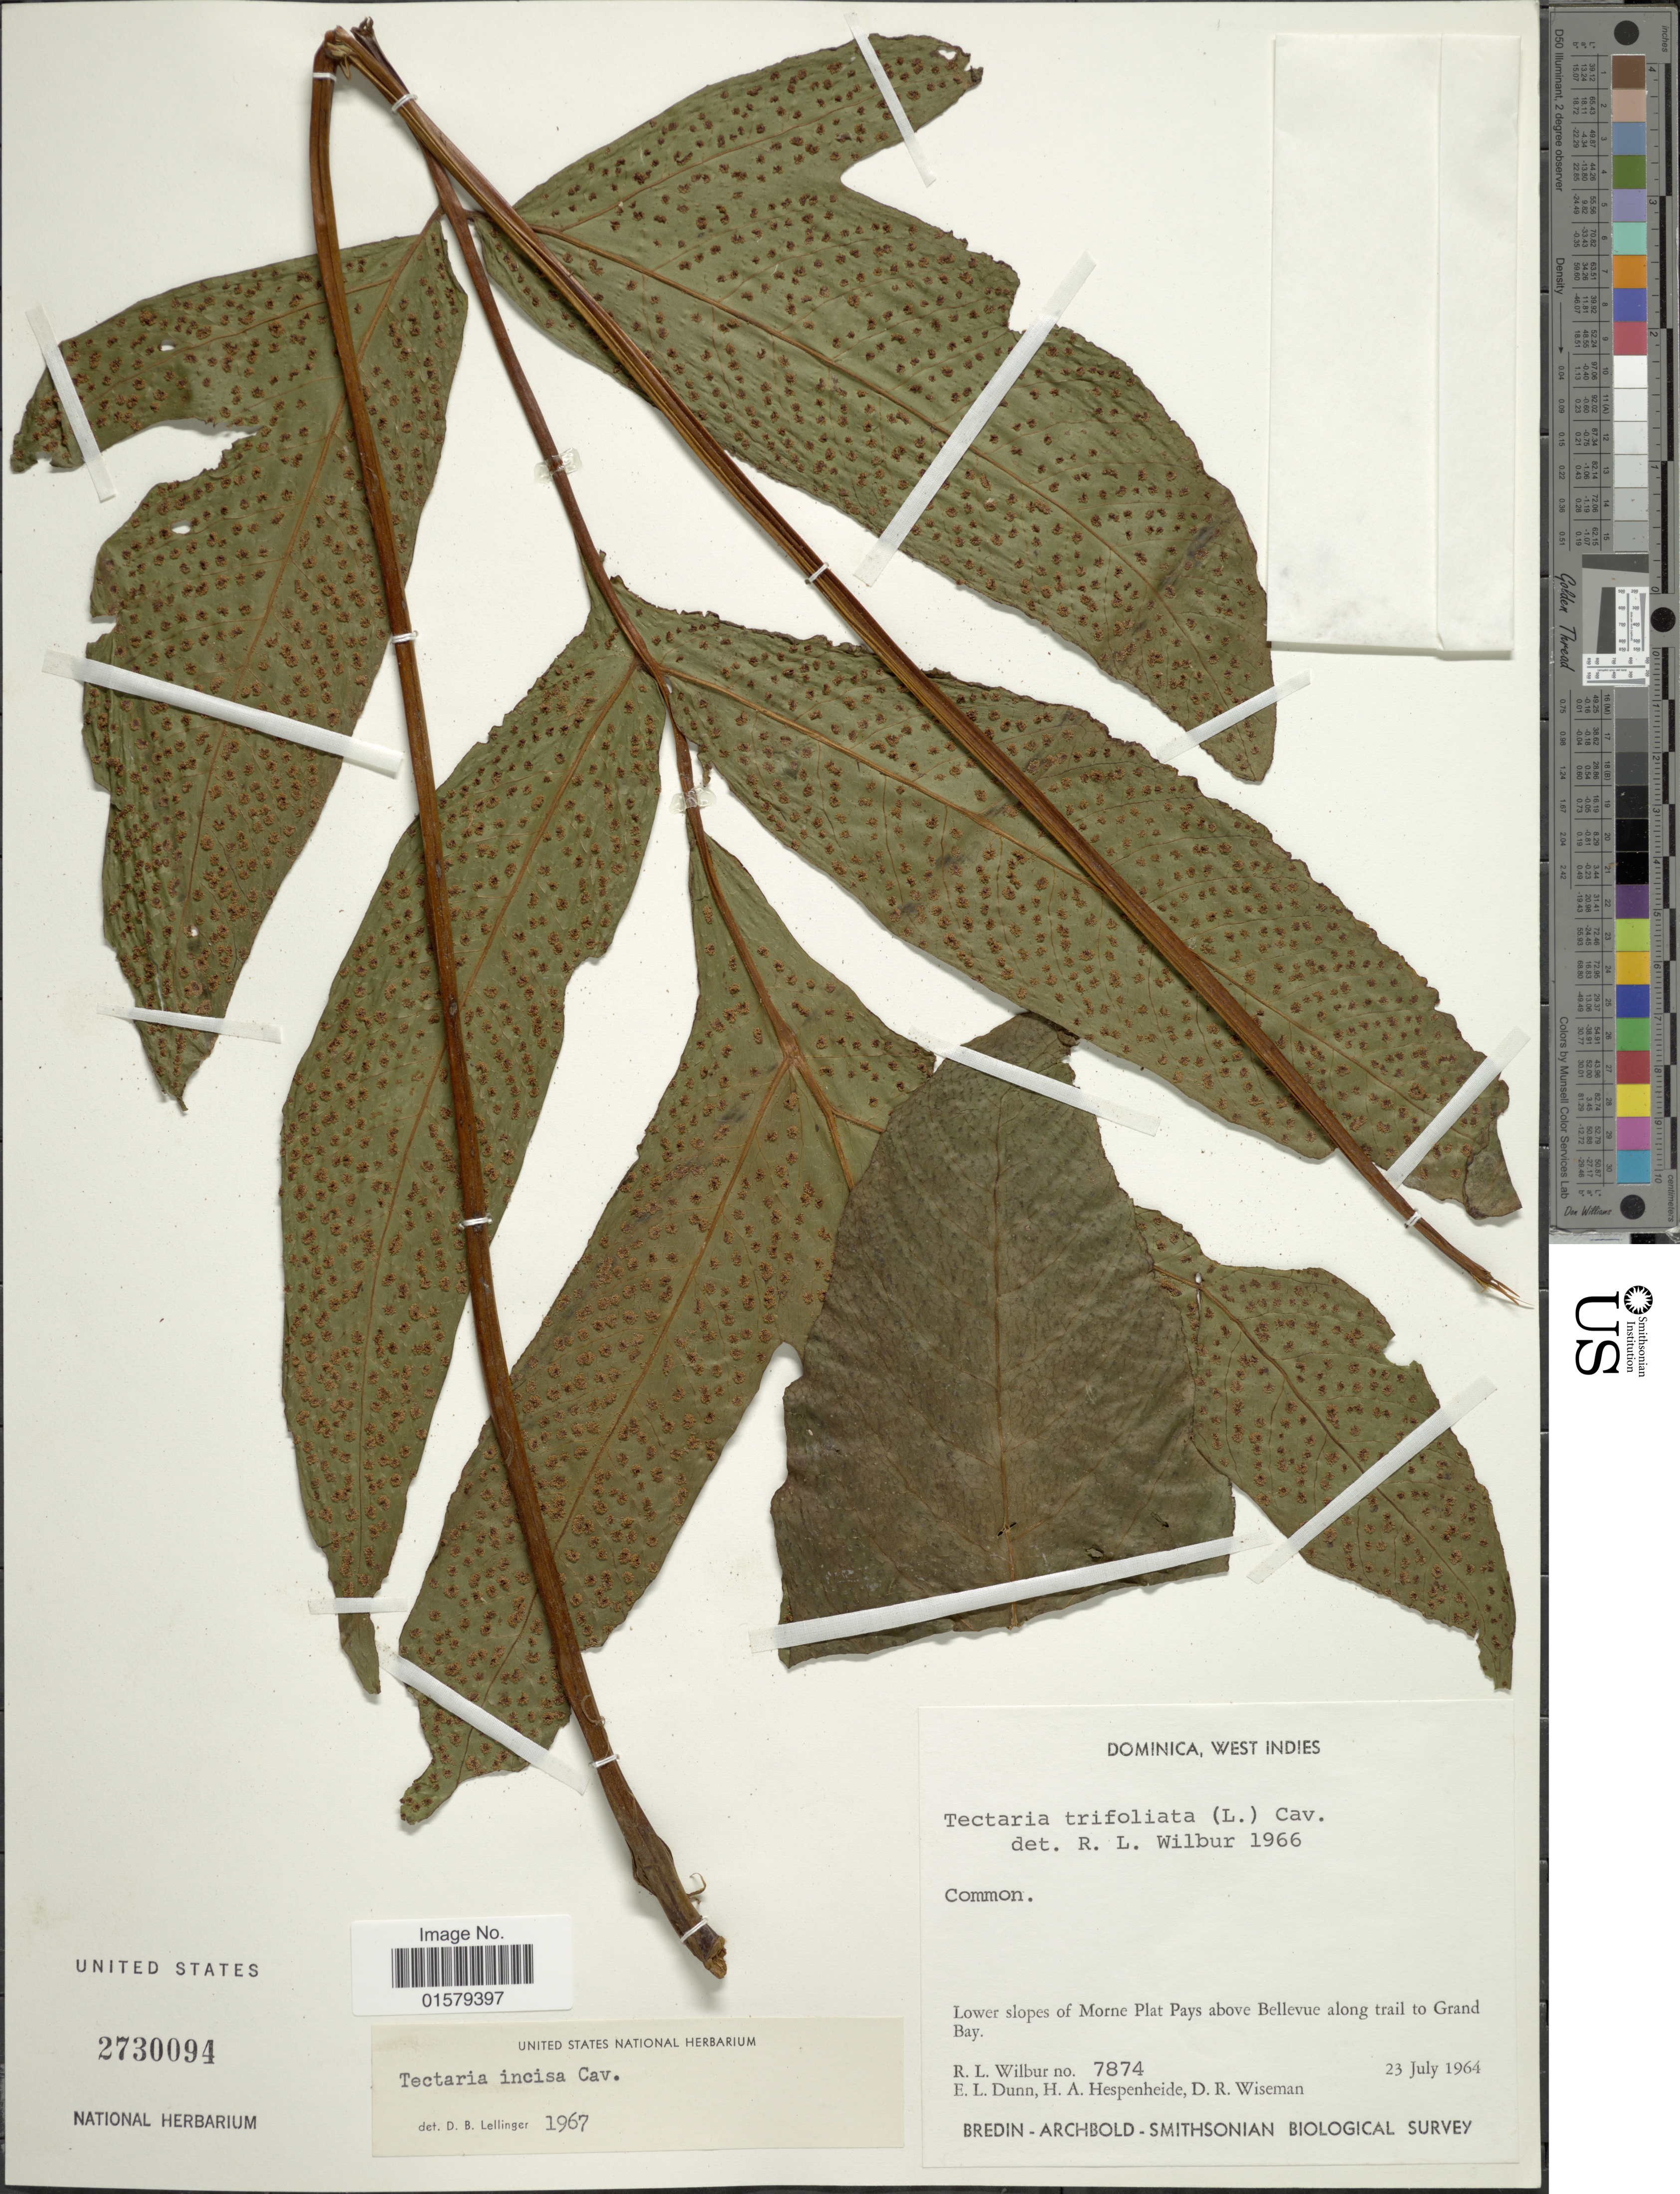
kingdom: Plantae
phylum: Tracheophyta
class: Polypodiopsida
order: Polypodiales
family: Tectariaceae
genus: Tectaria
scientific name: Tectaria incisa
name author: Cav.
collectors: R. L. Wilbur, E. Dunn, H. A. Hespenheide & D. R. Wiseman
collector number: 7874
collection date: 1964-07-23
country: Dominica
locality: Lower slopes of Morne Plat Pays above Bellevue along trail to Grand Bay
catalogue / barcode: US 2730094